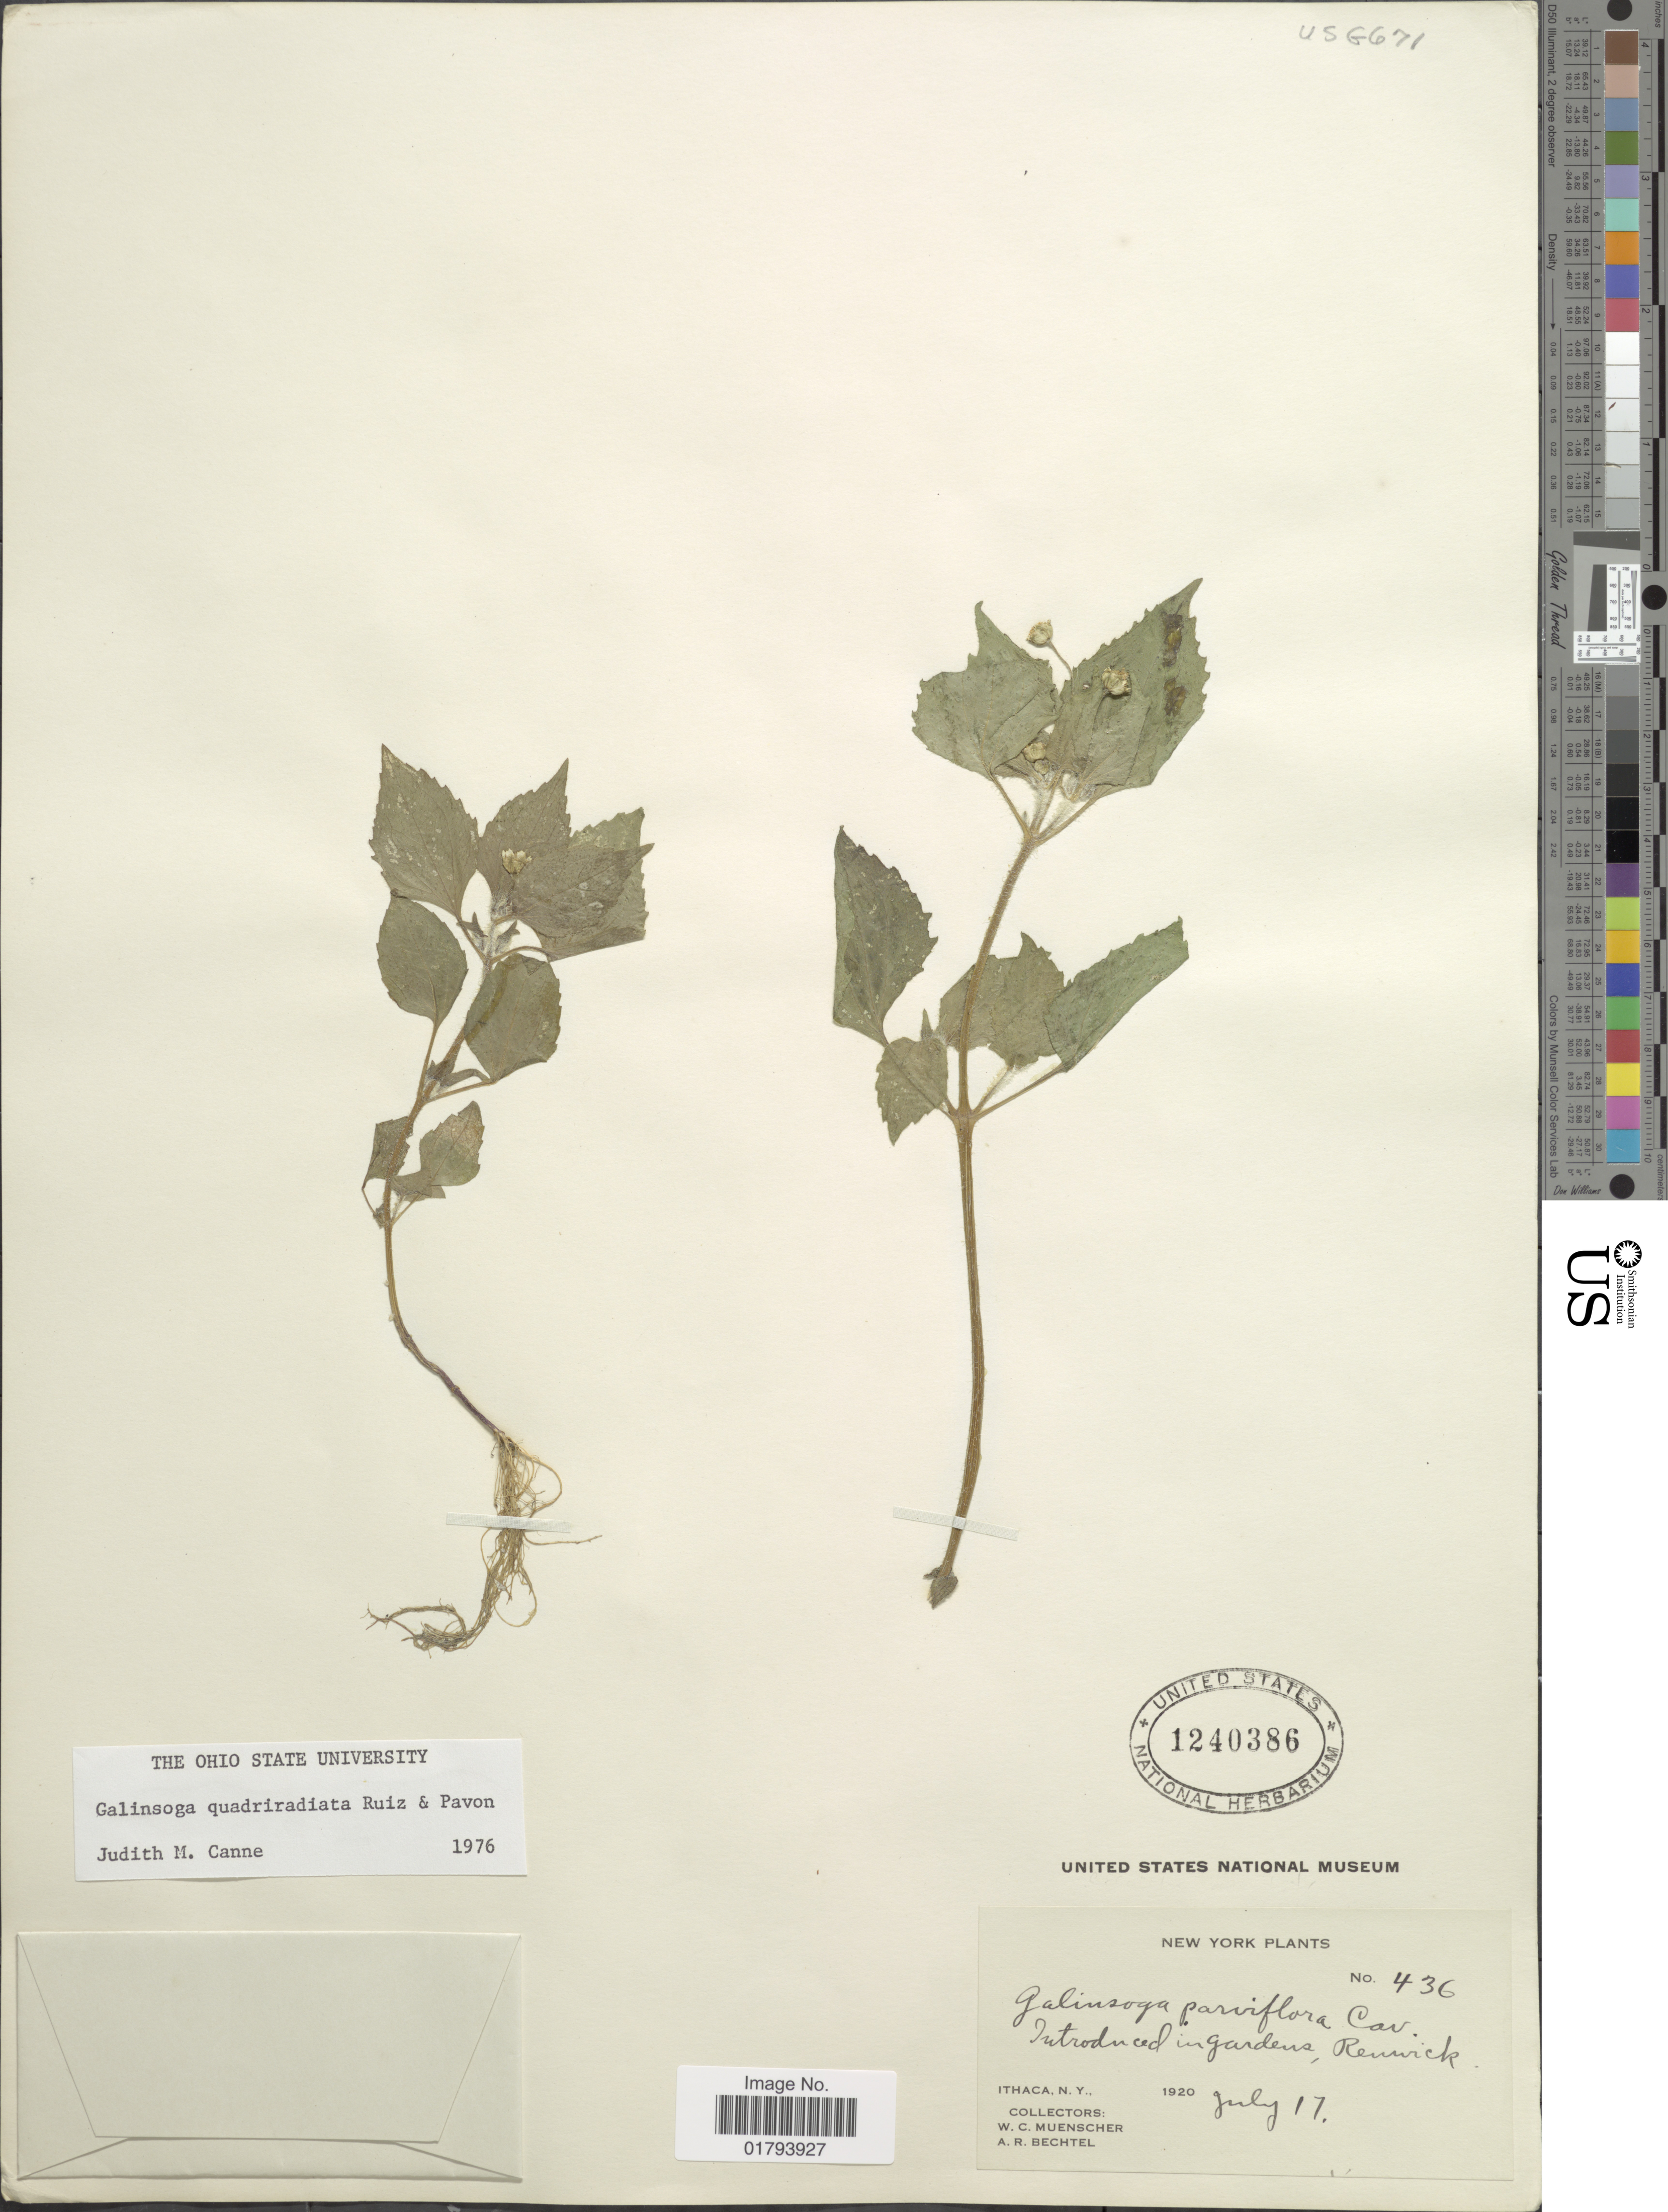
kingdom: Plantae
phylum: Tracheophyta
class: Magnoliopsida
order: Asterales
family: Asteraceae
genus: Galinsoga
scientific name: Galinsoga quadriradiata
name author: Ruiz & Pav.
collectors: W. Muenscher & A. Bechtel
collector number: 436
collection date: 1920-07-17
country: United States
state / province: New York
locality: Introduced in gardens, Renwick, Ithaca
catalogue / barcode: US 1240386